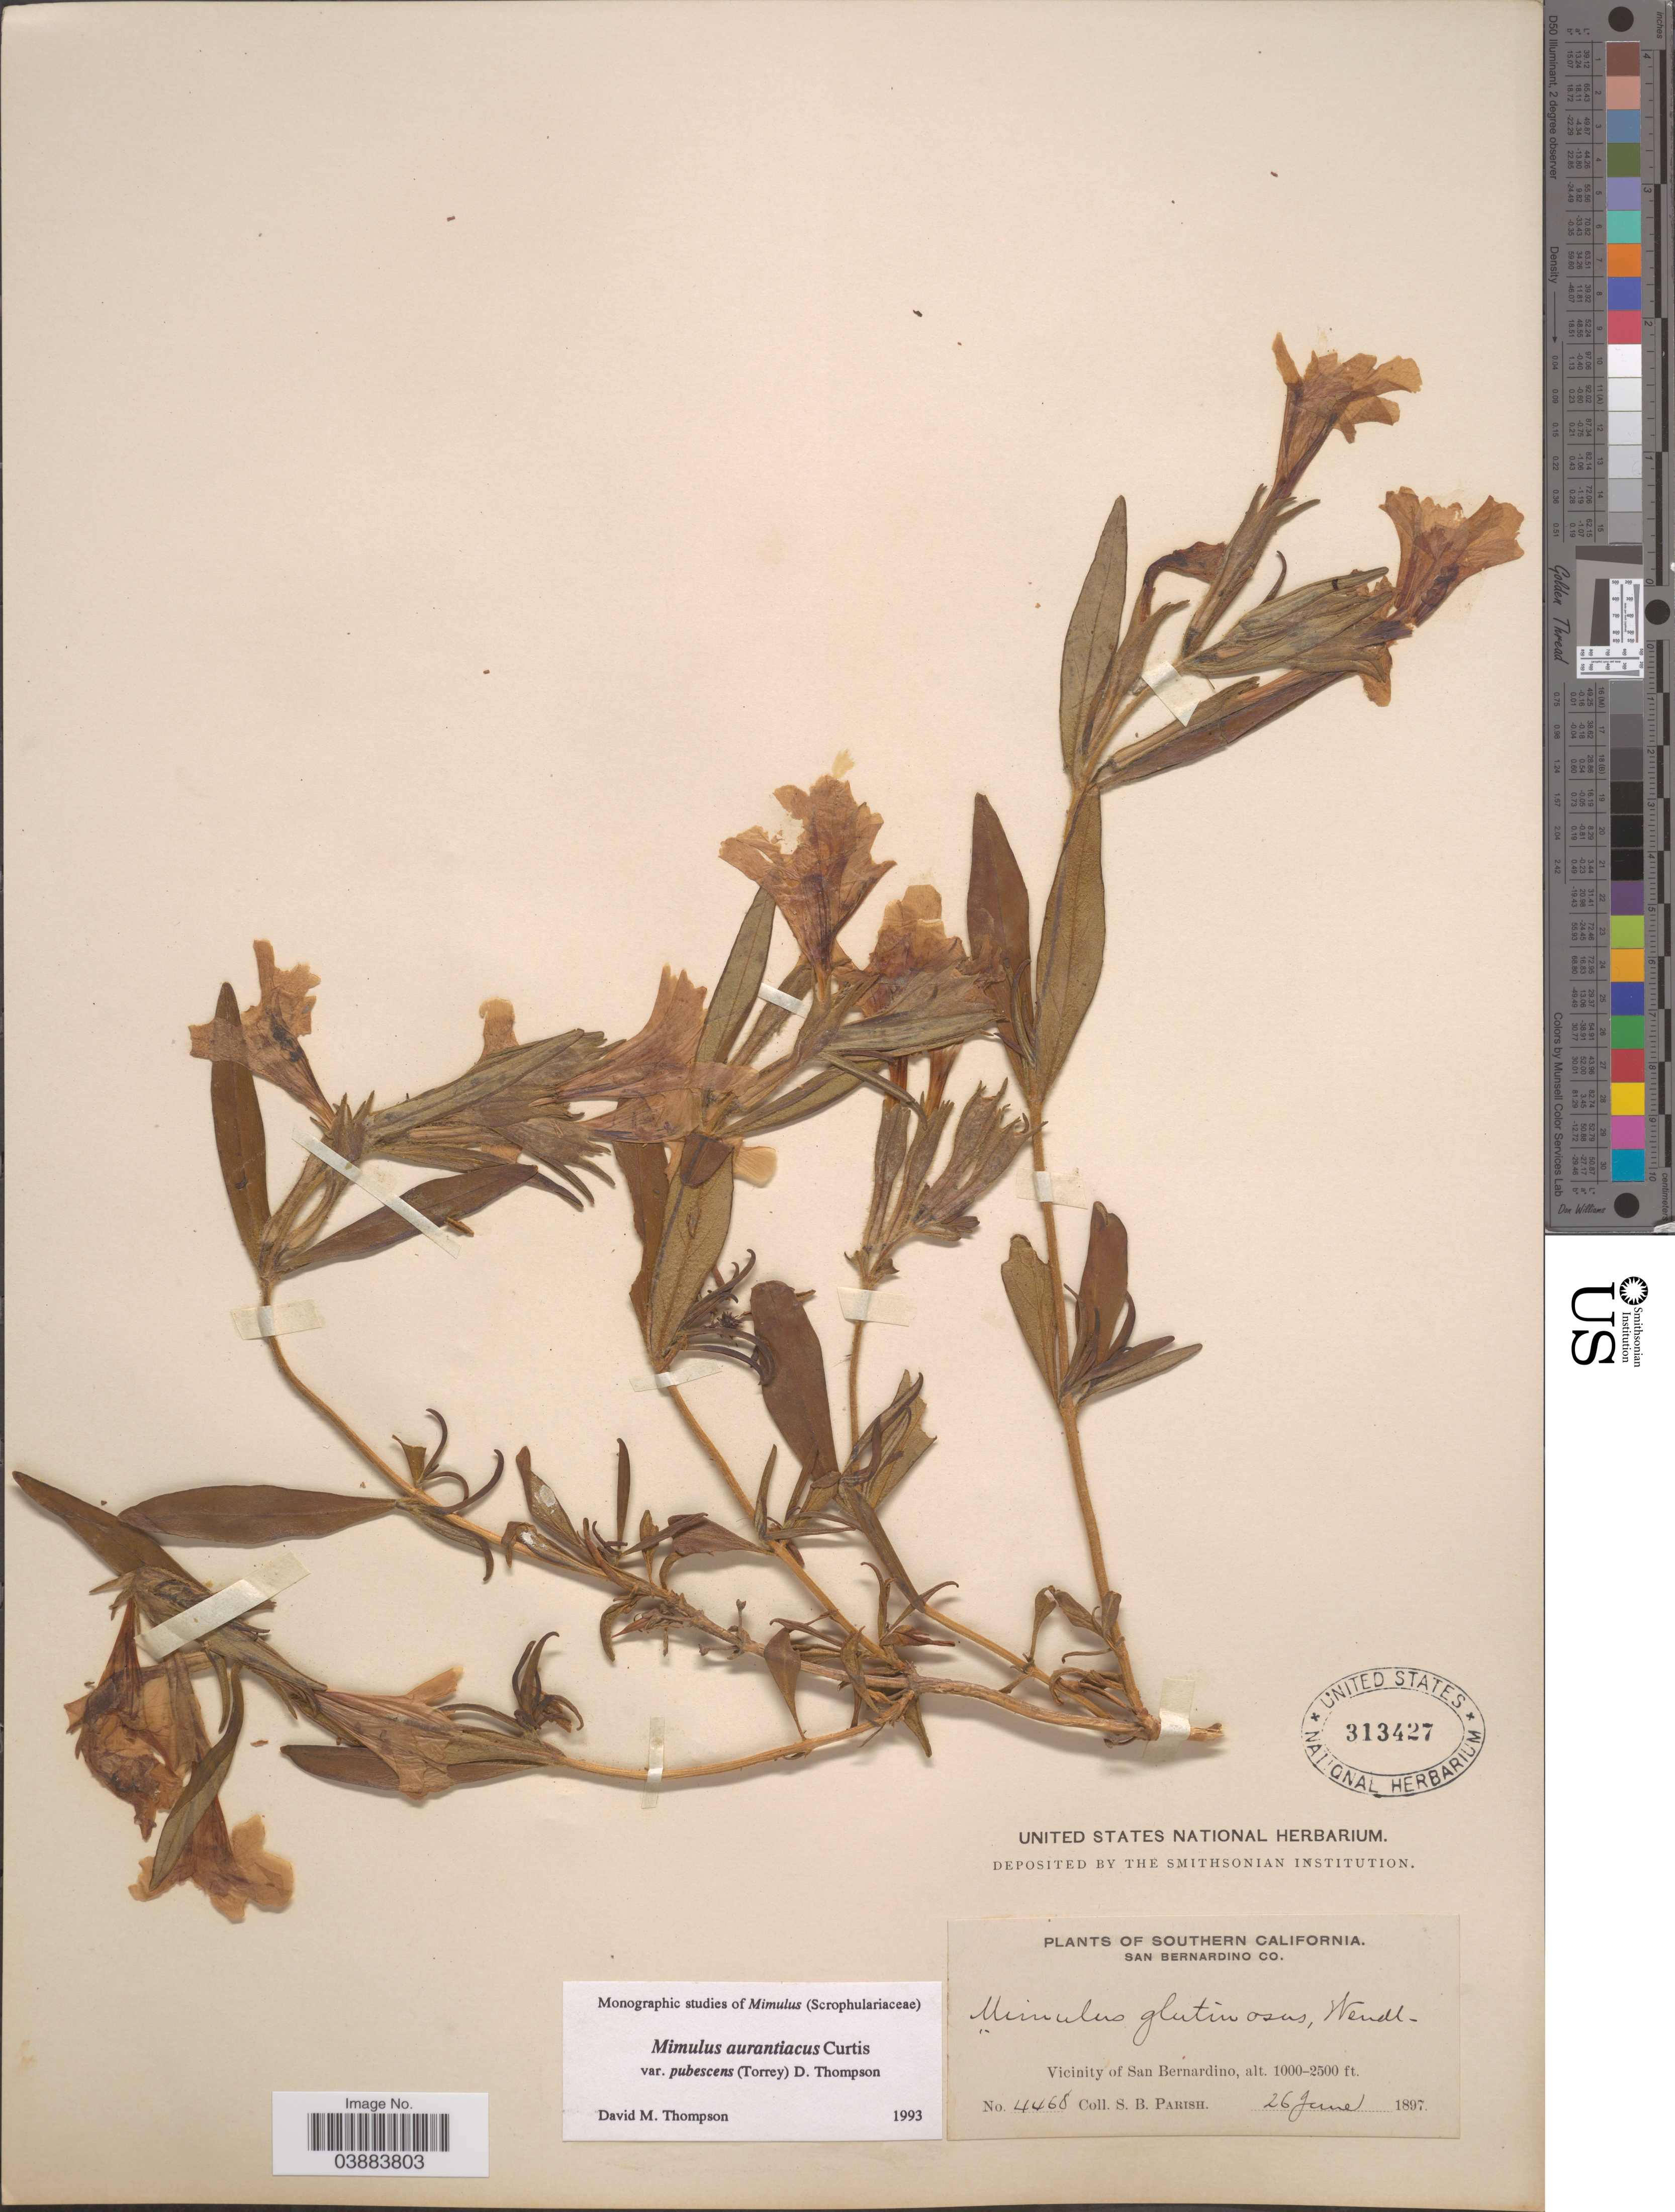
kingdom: Plantae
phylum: Tracheophyta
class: Magnoliopsida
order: Lamiales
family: Phrymaceae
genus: Diplacus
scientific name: Diplacus aurantiacus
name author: (Curtis) Jeps.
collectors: S. B. Parish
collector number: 4468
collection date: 1897-06-26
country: United States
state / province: California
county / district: San Bernardino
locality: Southern California. San Bernardino Co. Vicinity of San Bernardino.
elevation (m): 305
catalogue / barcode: US 313427